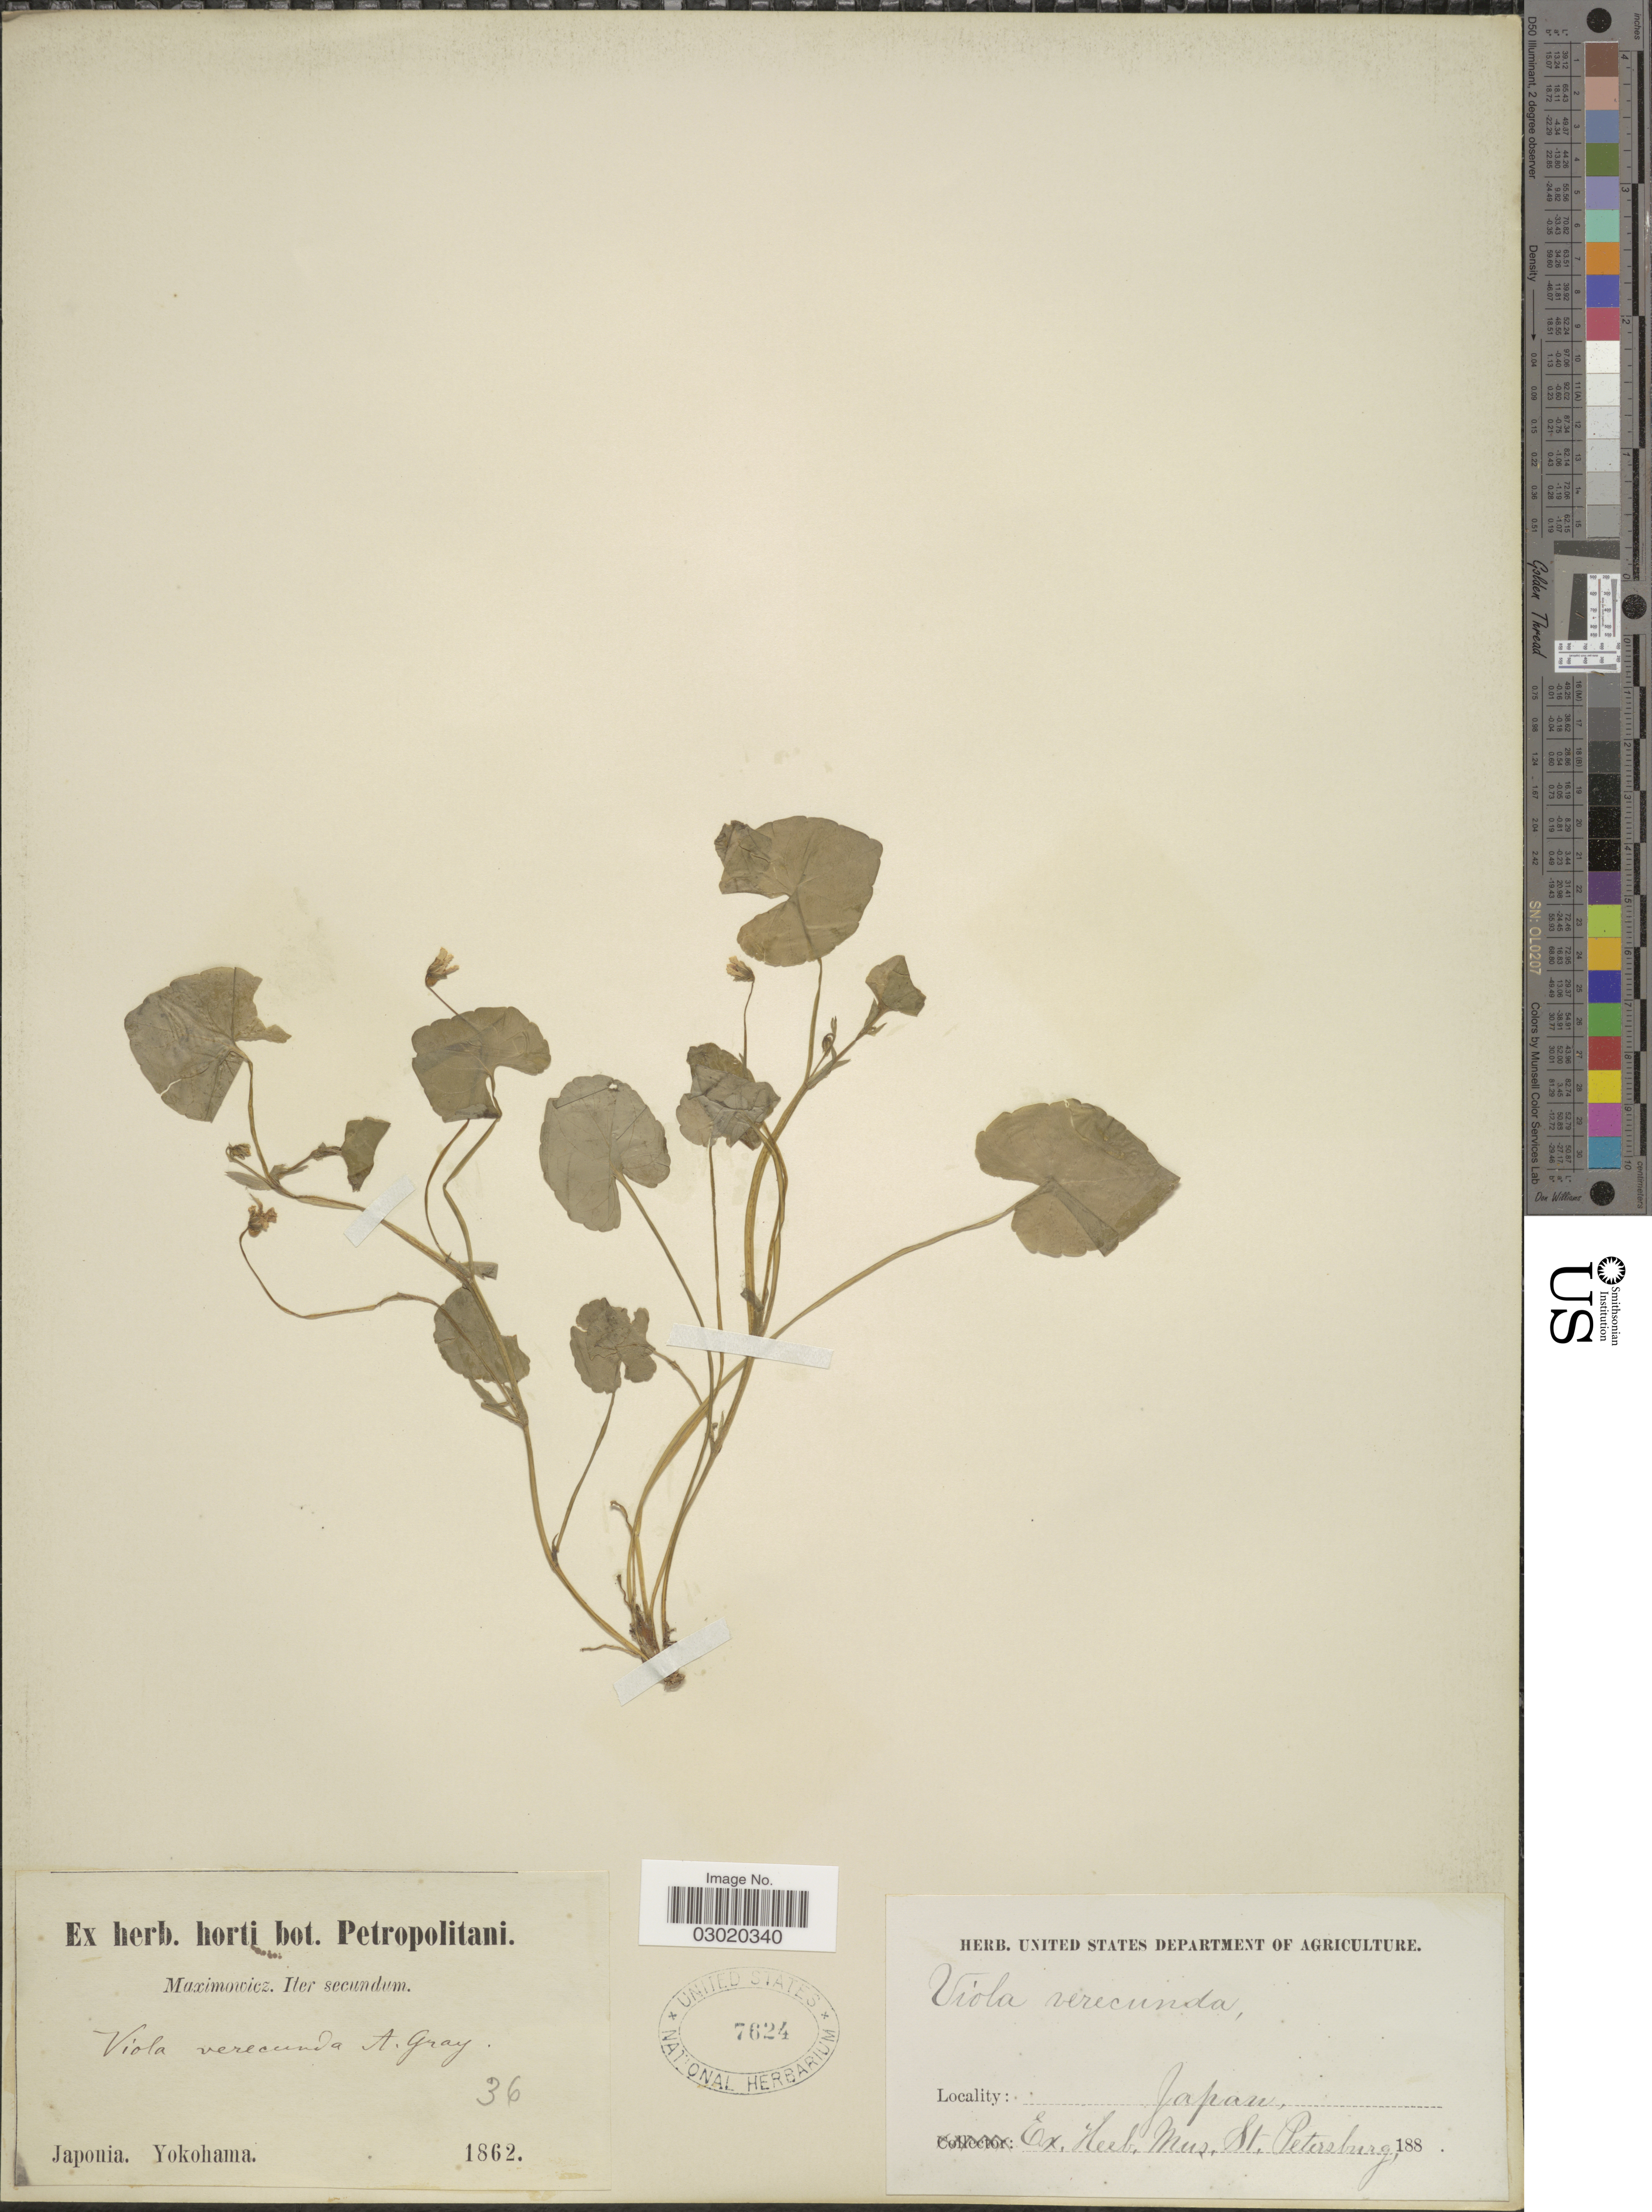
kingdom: Plantae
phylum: Tracheophyta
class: Magnoliopsida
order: Malpighiales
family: Violaceae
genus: Viola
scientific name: Viola verecunda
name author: A. Gray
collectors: -. Maximowicz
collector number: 36?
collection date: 1862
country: Japan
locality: Japonia. Yokohama.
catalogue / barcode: US 7624